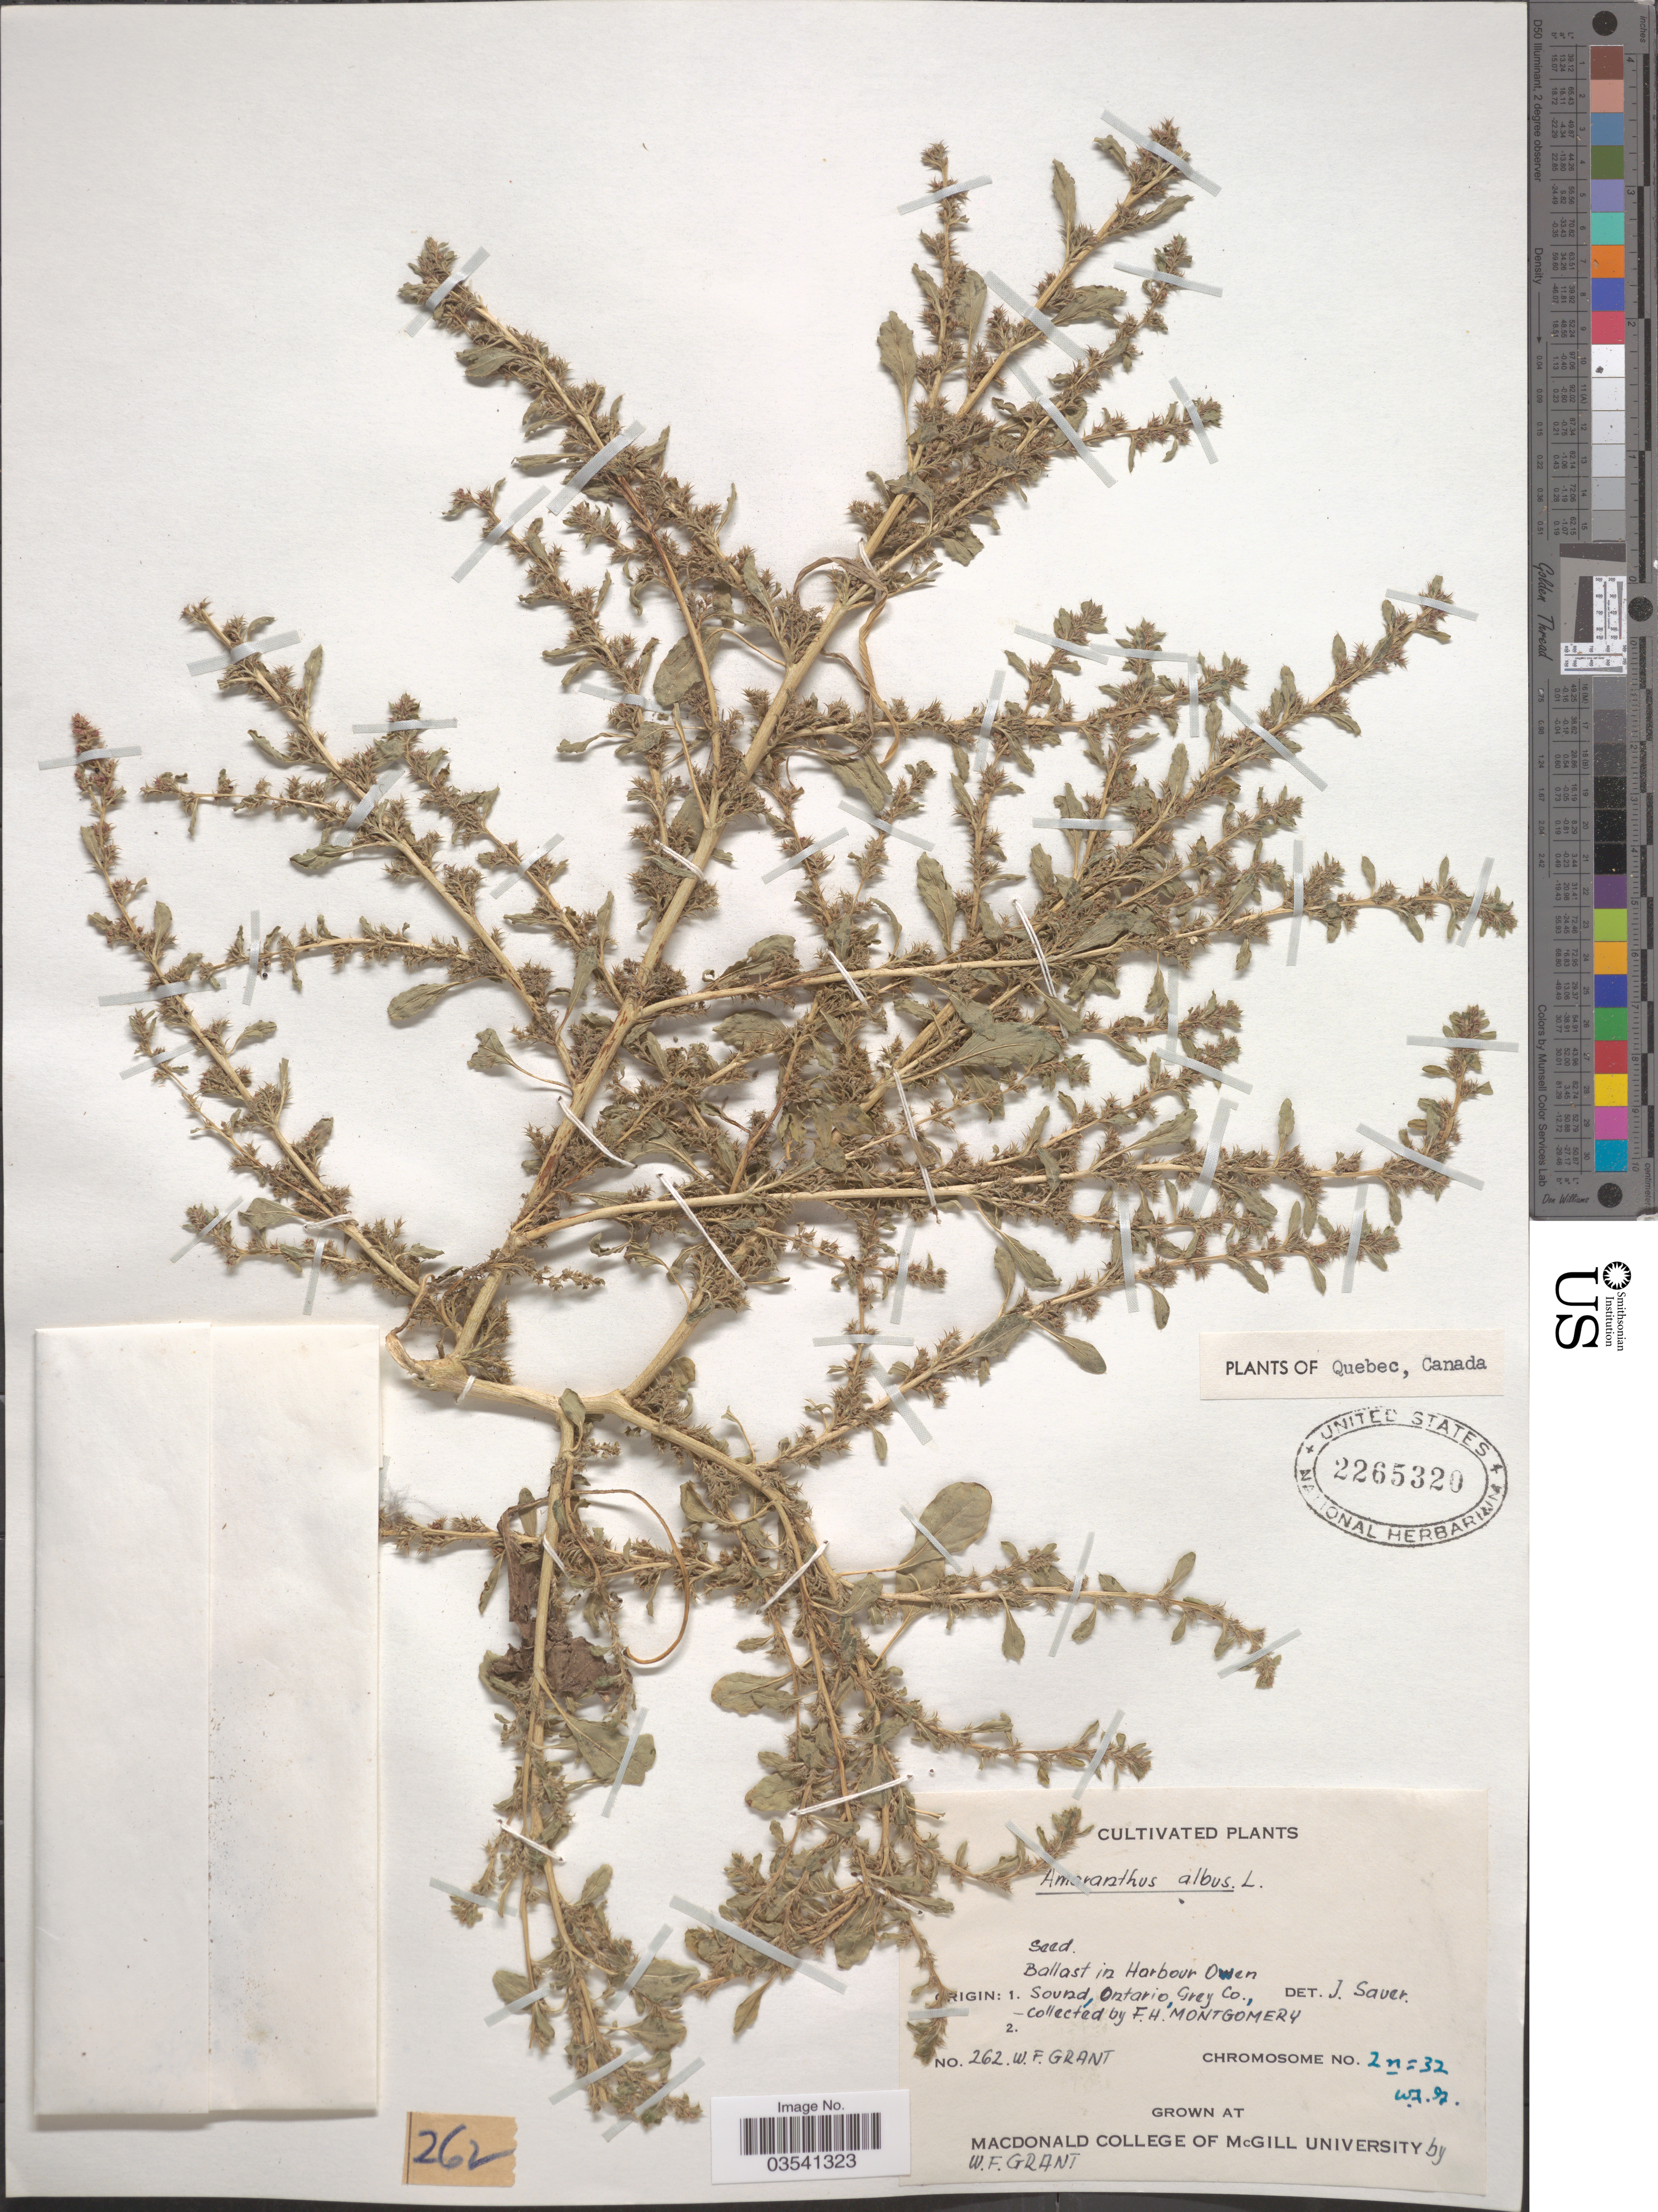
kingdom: Plantae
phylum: Tracheophyta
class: Magnoliopsida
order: Caryophyllales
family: Amaranthaceae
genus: Amaranthus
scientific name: Amaranthus albus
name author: L.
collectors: W. Grant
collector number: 262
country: Canada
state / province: Quebec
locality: Grown at MacDonald College of McGill University.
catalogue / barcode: US 2265320